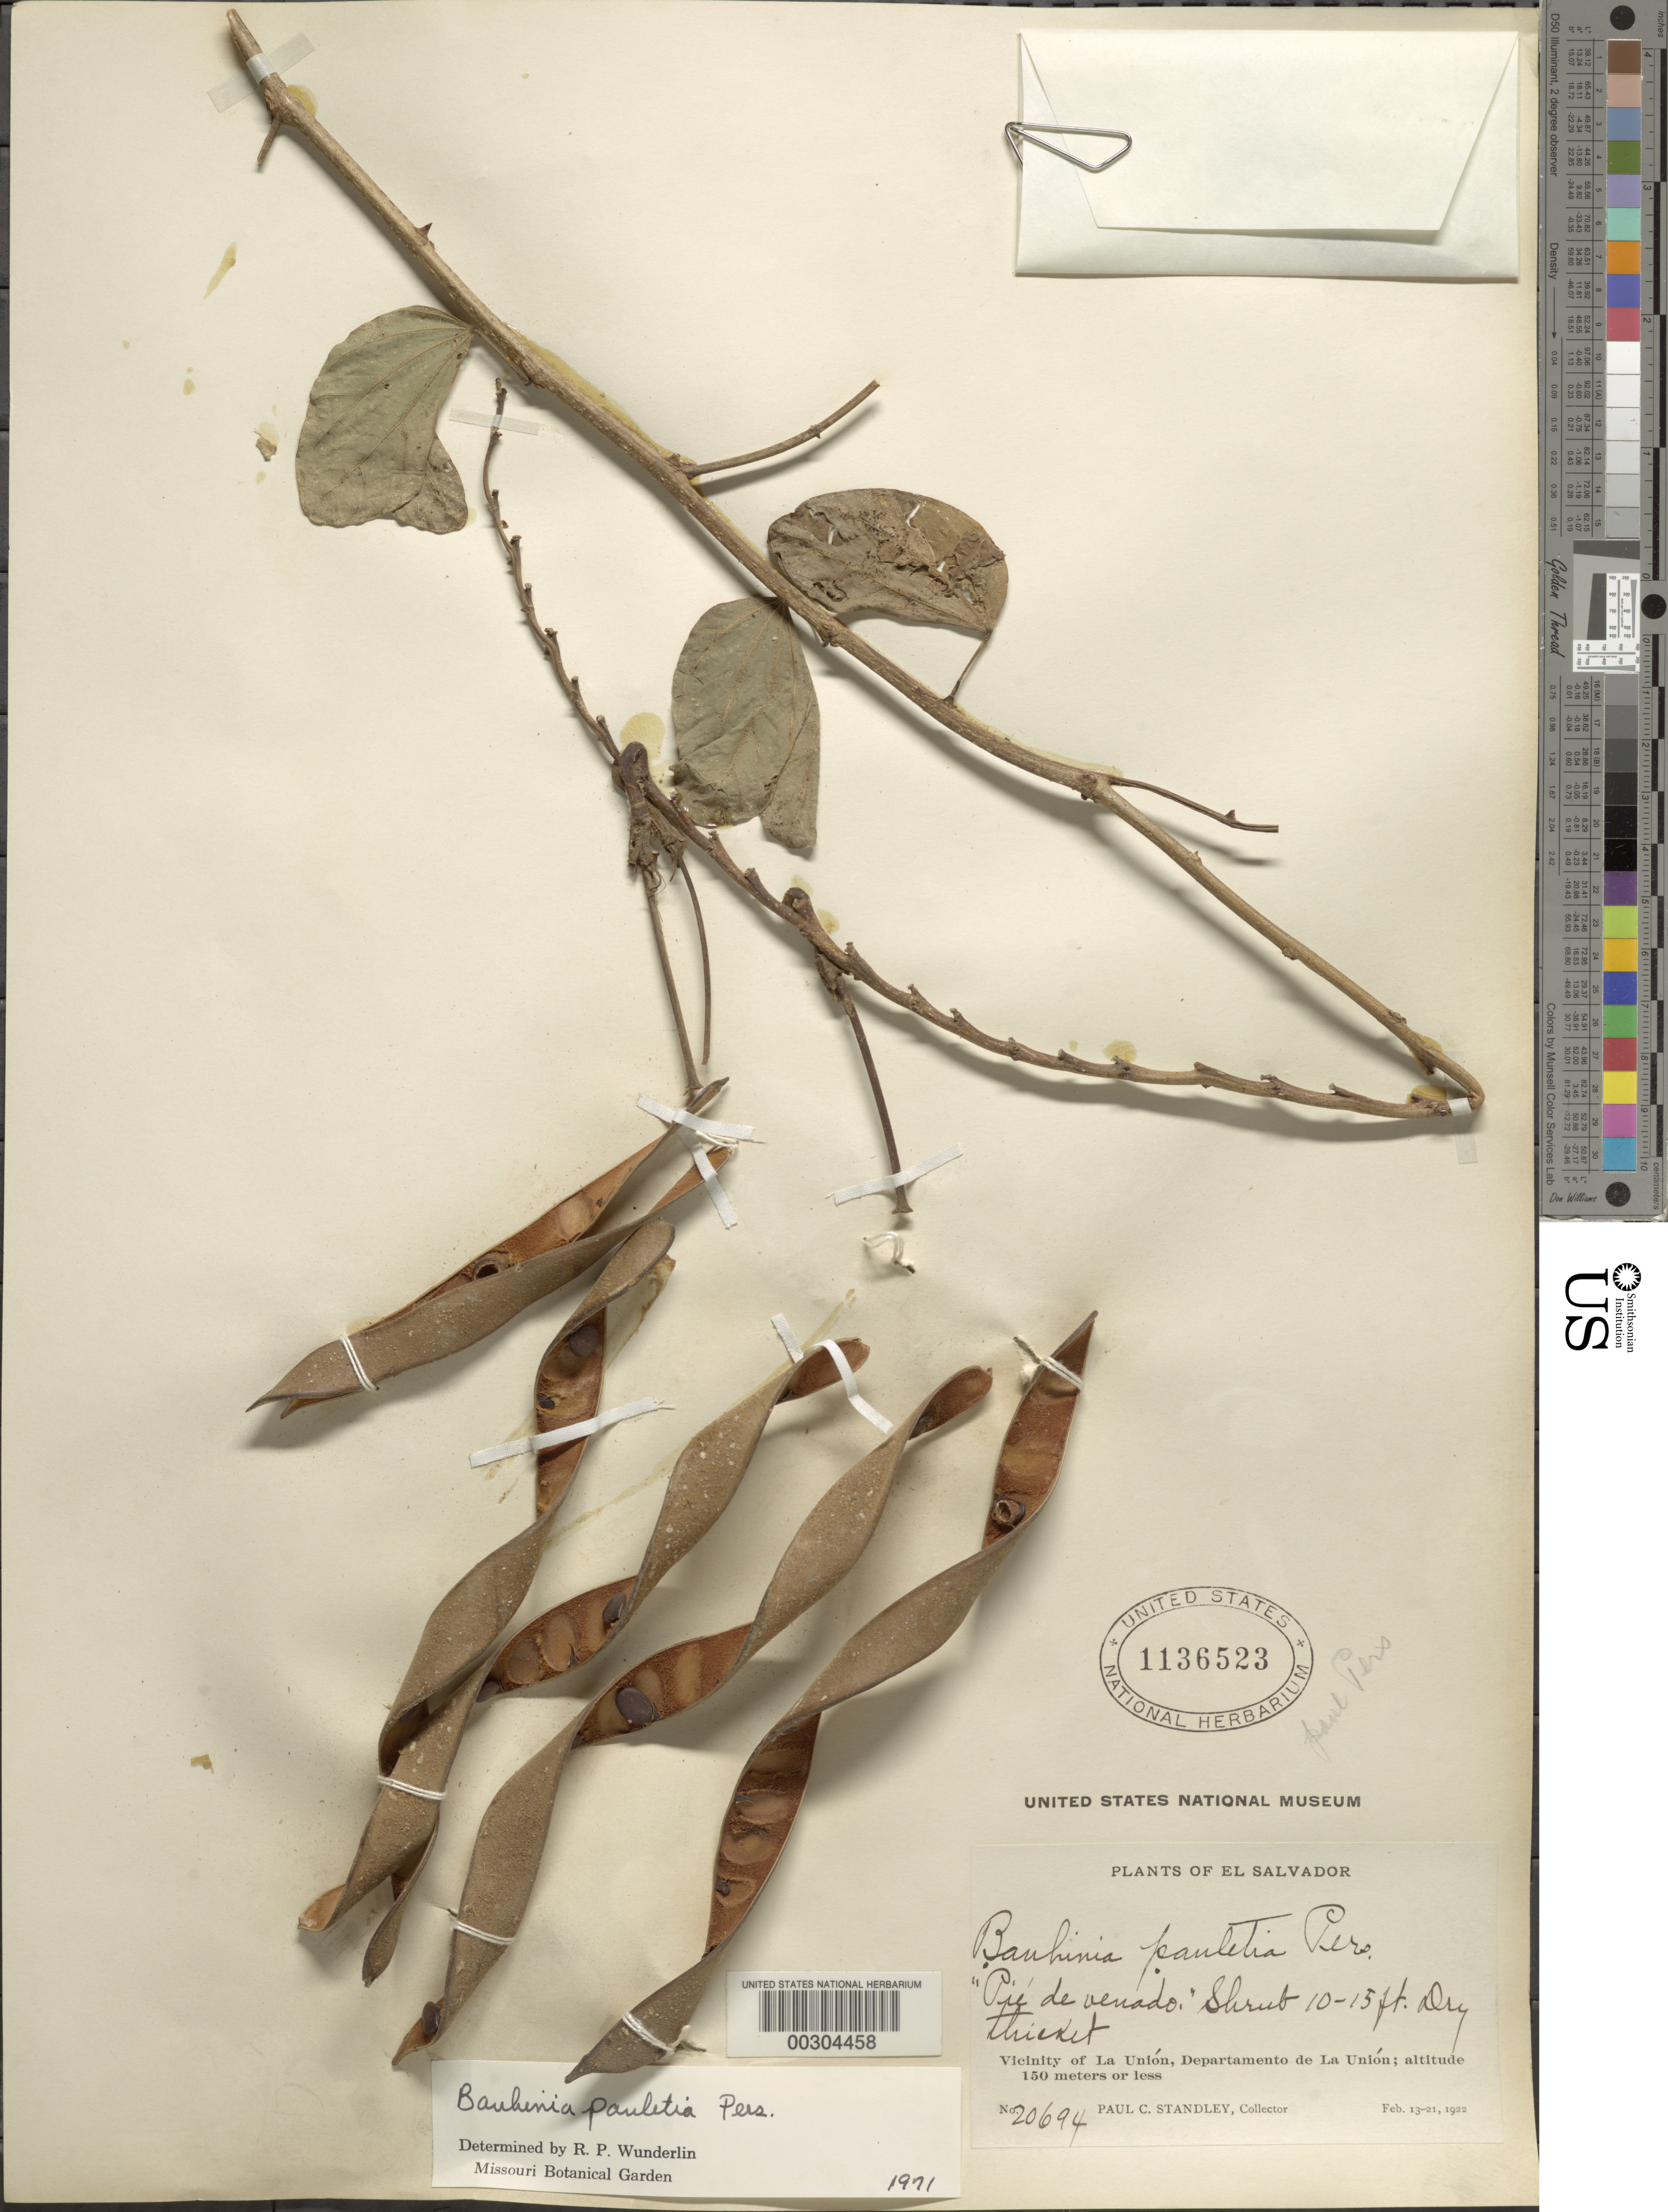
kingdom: Plantae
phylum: Tracheophyta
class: Magnoliopsida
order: Fabales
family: Fabaceae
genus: Bauhinia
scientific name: Bauhinia pauletia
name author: Pers.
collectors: P. C. Standley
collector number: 20694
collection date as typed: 13 Feb 1922 to 21 Feb 1922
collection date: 1922-02-13/1922-02-21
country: El Salvador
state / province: La Unión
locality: Vicinity of La Union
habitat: Dry thicket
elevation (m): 150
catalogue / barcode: US 1136523